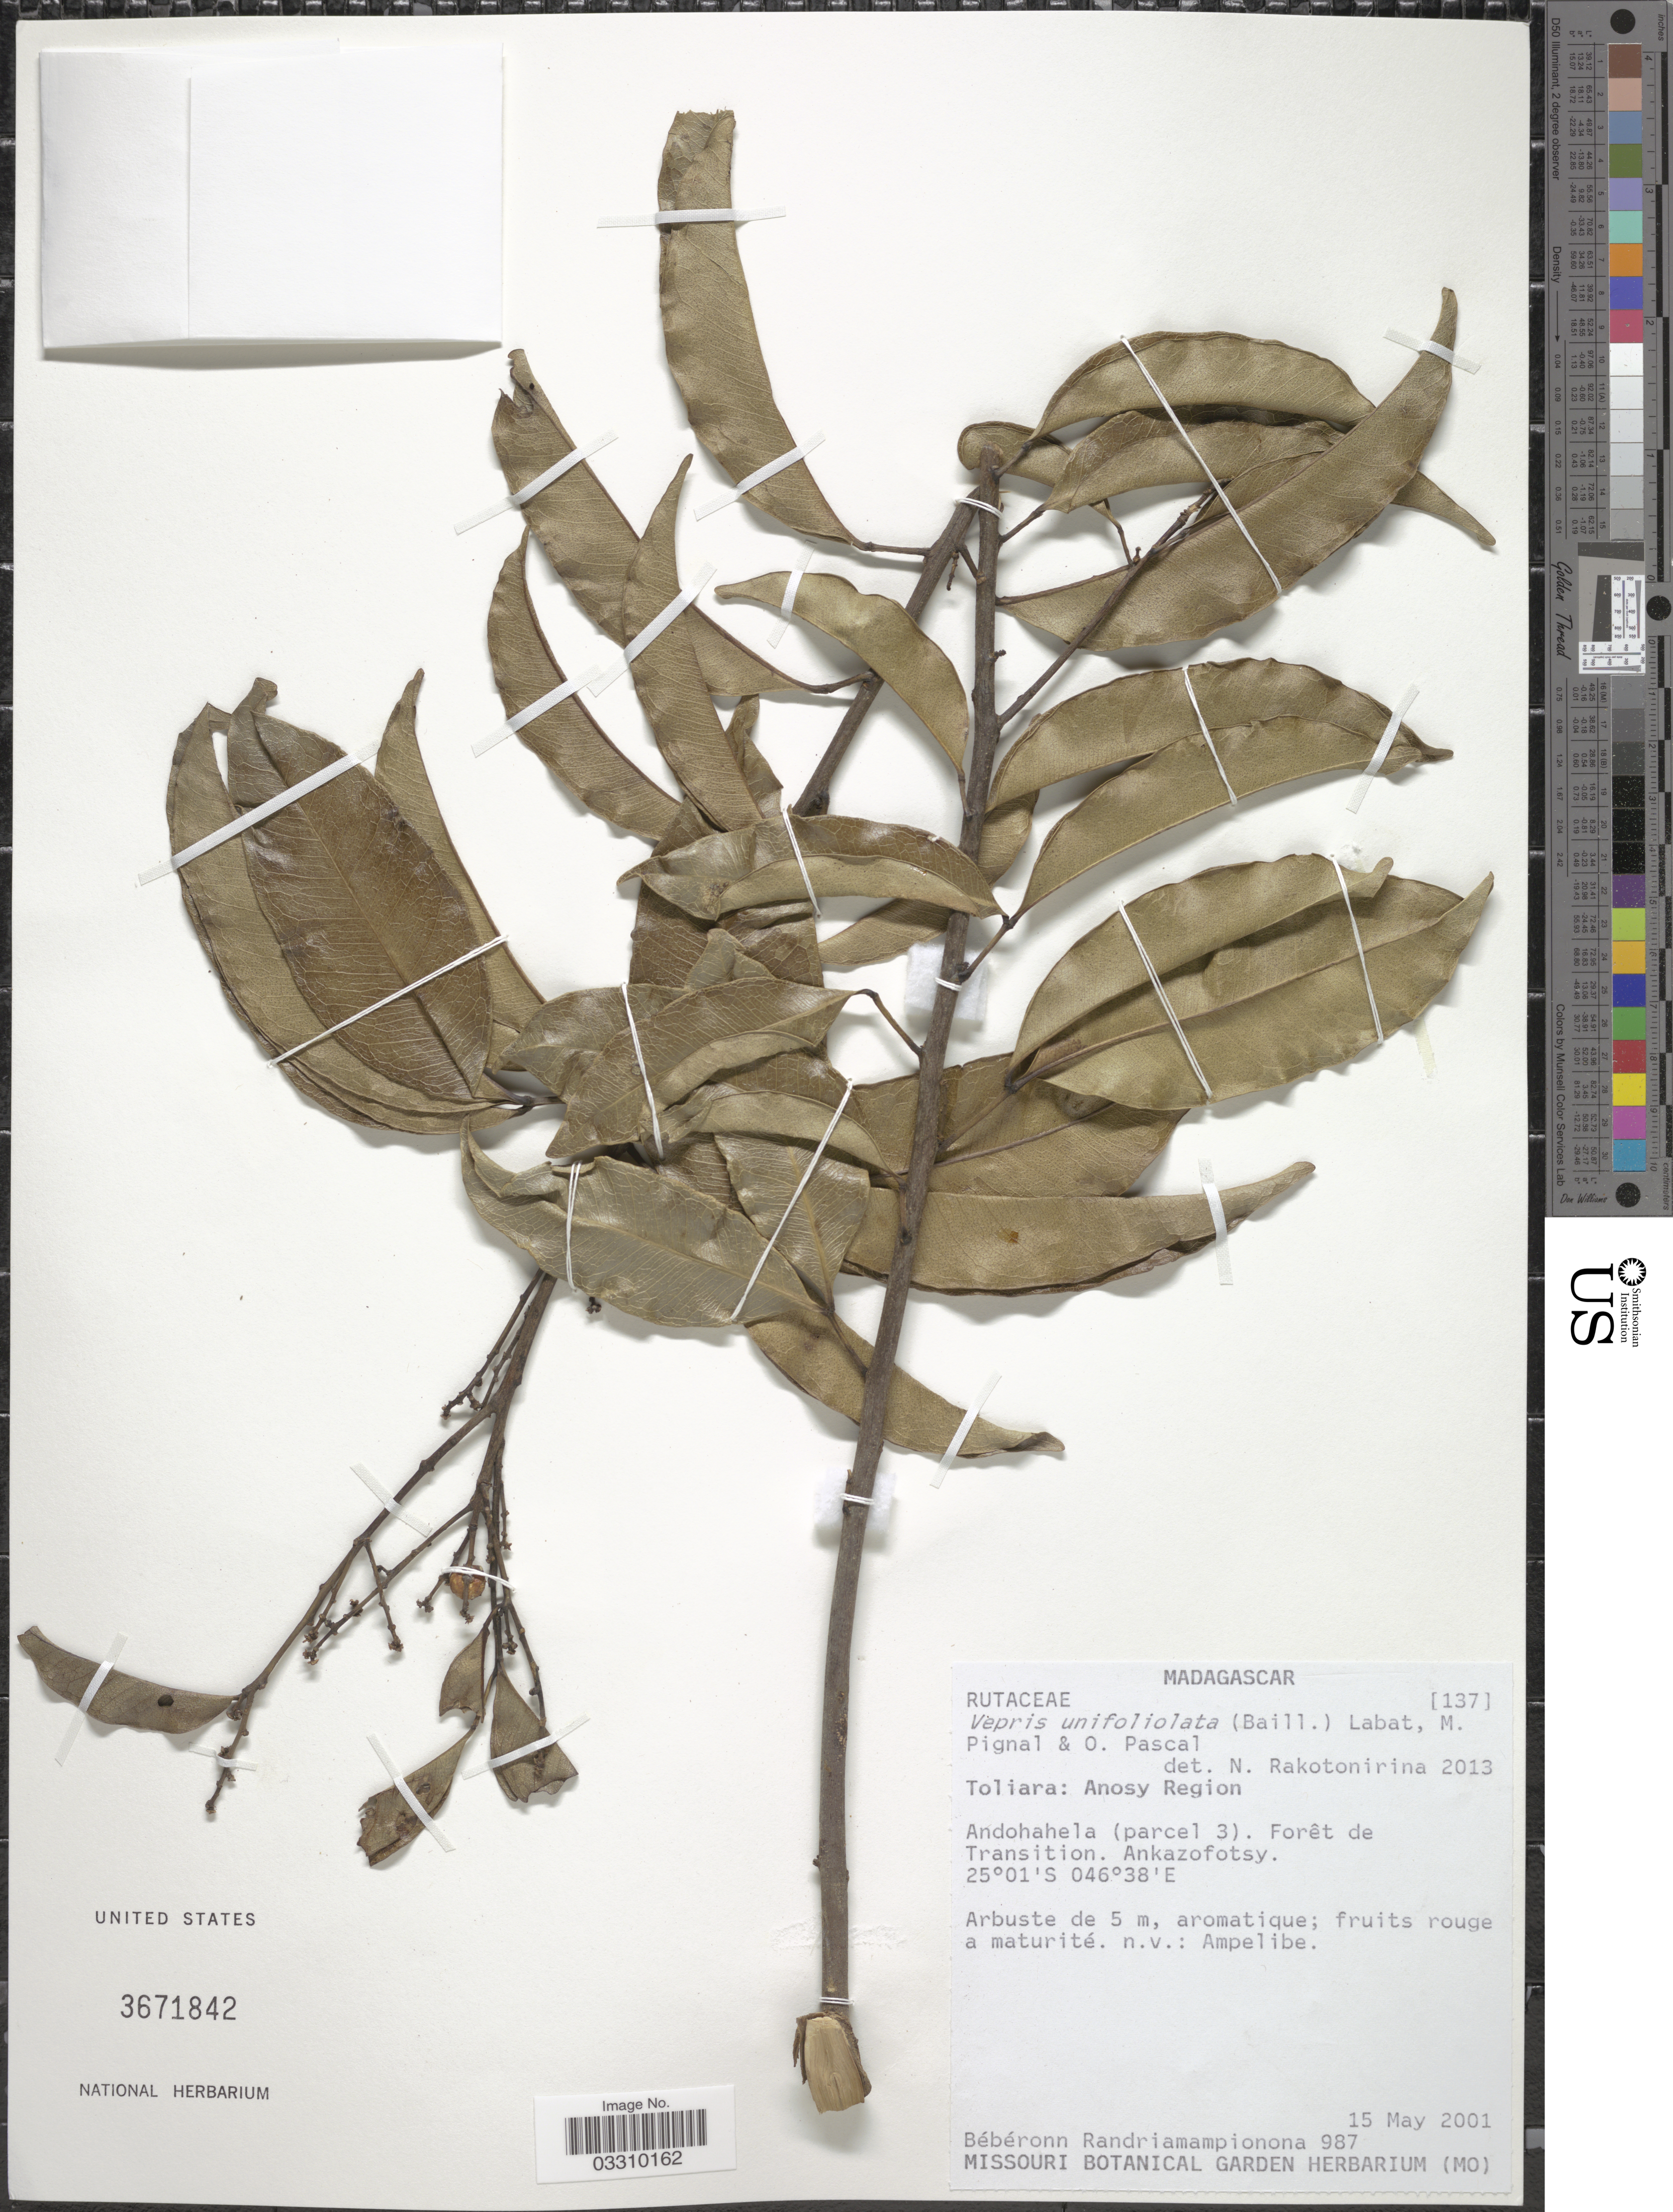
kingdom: Plantae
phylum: Tracheophyta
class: Magnoliopsida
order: Sapindales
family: Rutaceae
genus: Vepris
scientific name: Vepris unifoliolata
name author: (Baill.) Labat et al.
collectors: B. Randriamampionona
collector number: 987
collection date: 2001-05-15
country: Madagascar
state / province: Anosy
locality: Anosy Region. Andohahela (parcel 3). Forêt de Transition. Ankazofotsy.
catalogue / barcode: US 3671842